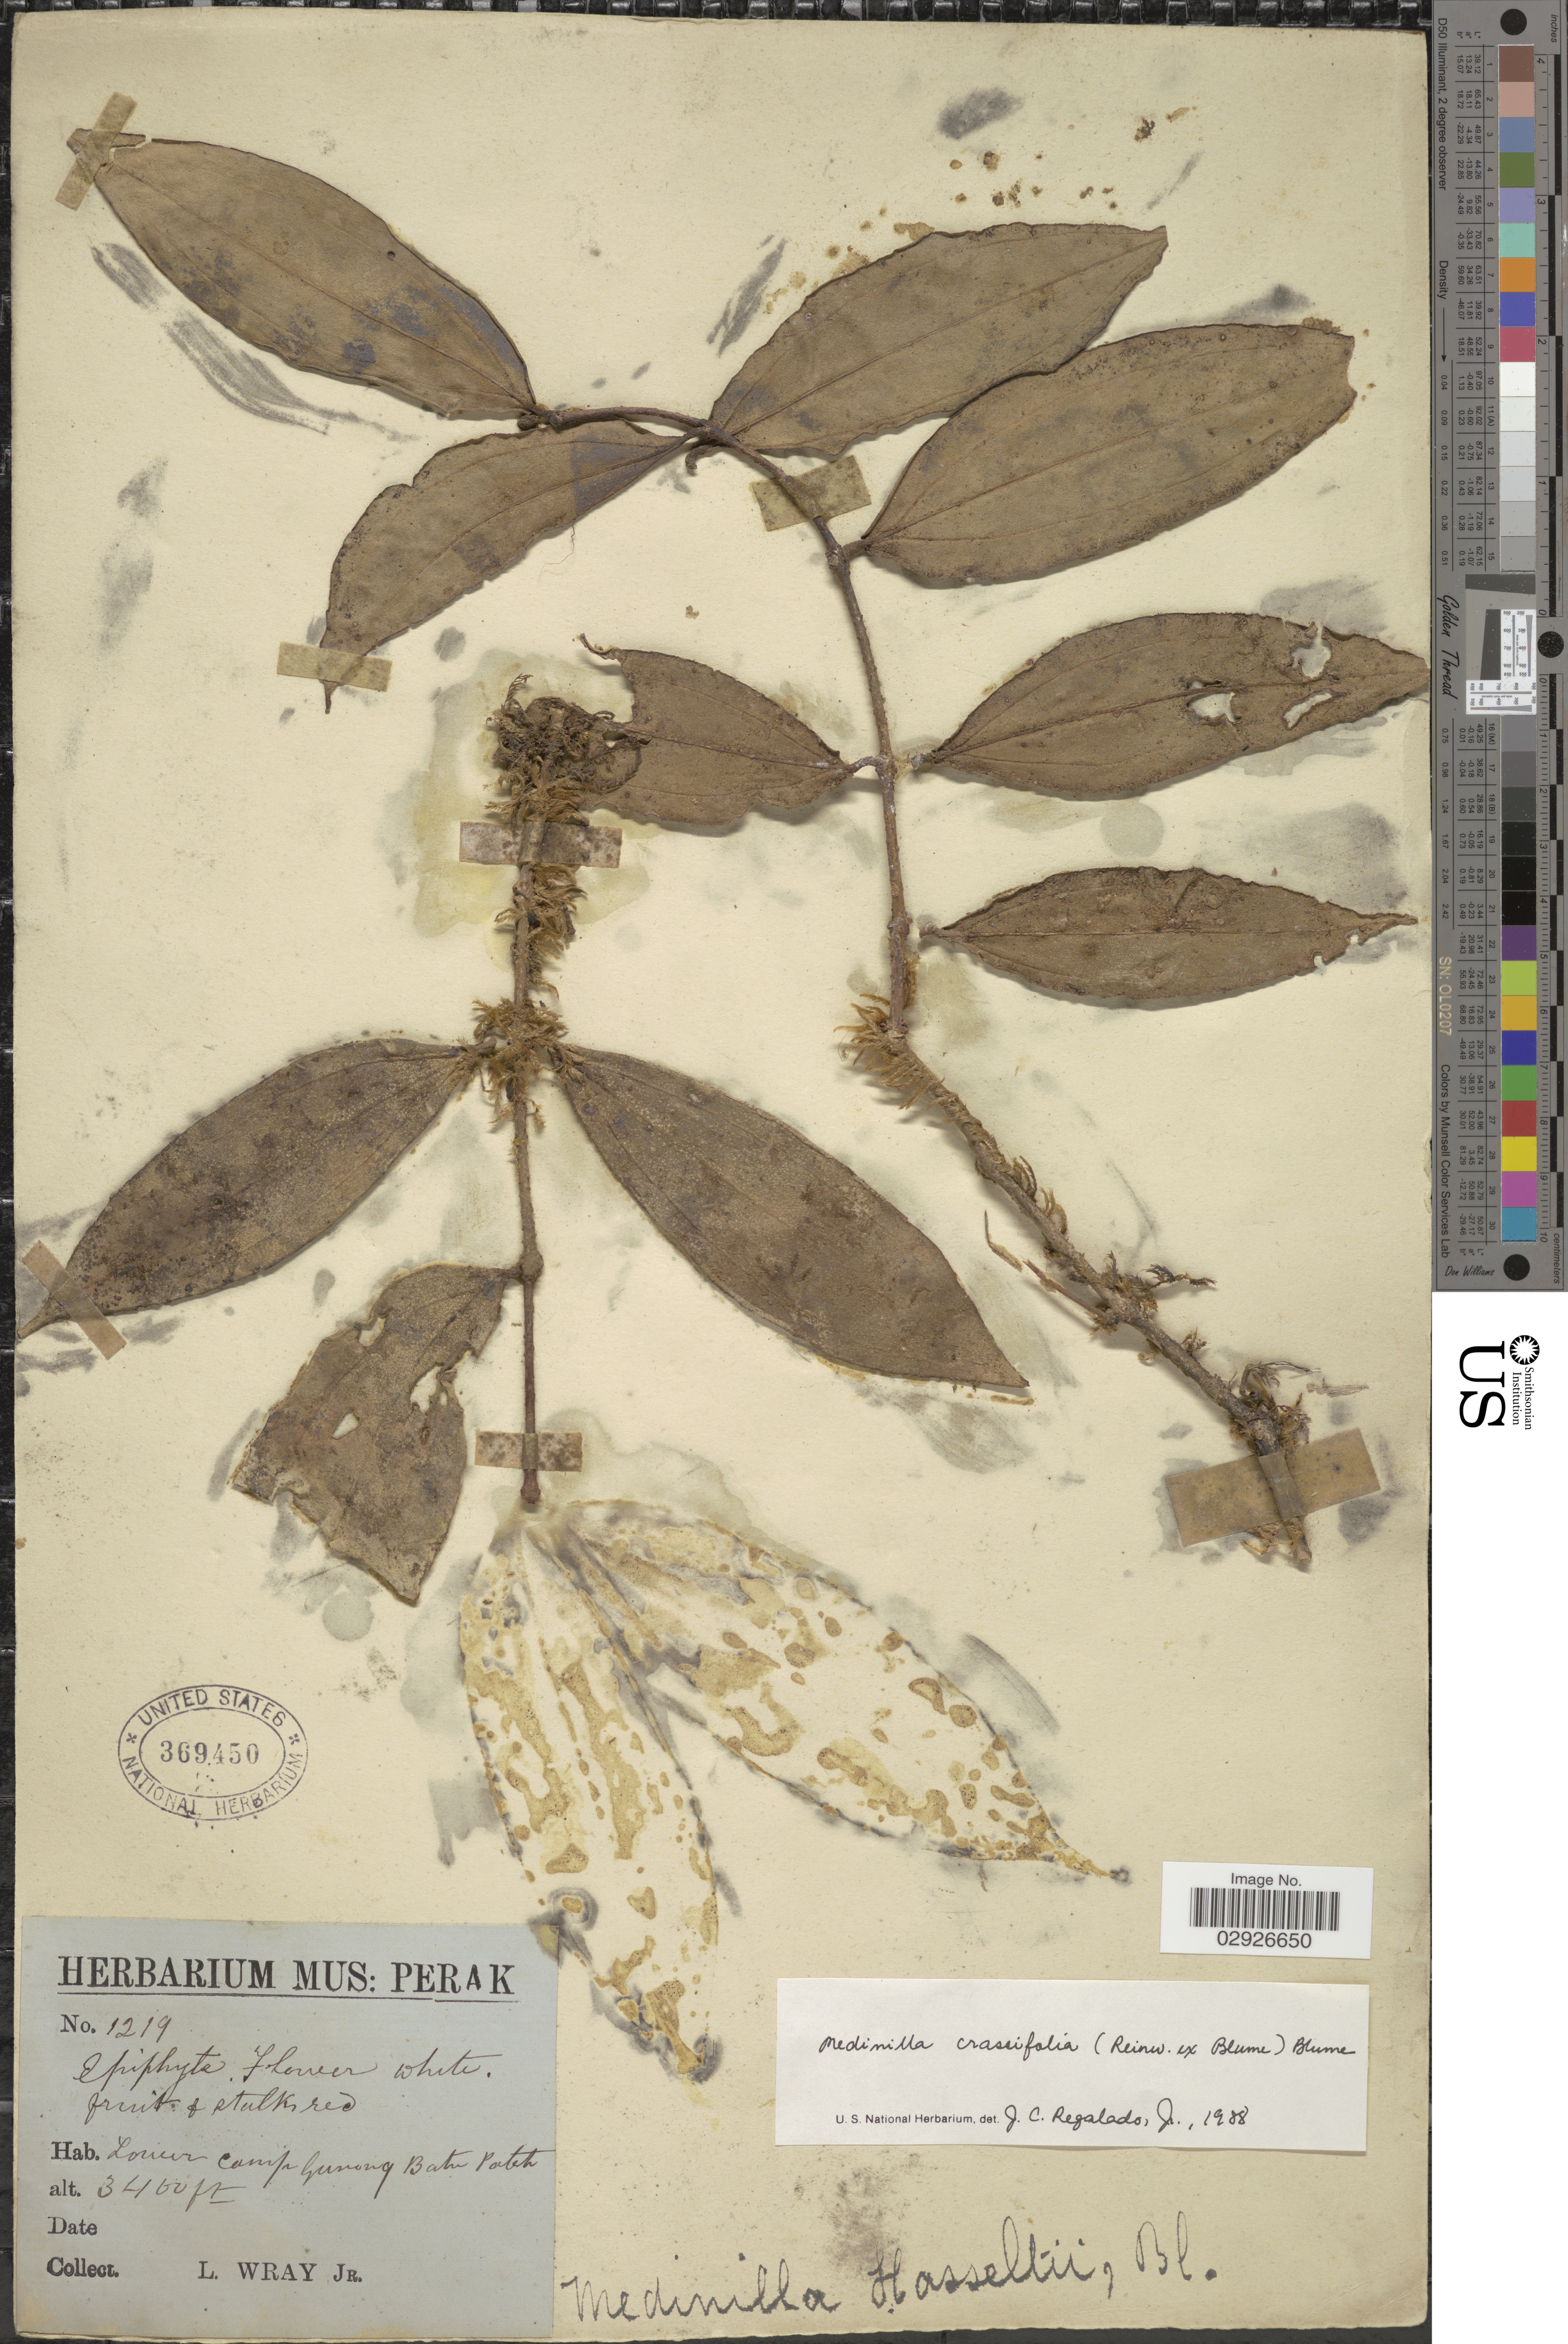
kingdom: Plantae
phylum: Tracheophyta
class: Magnoliopsida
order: Myrtales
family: Melastomataceae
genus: Medinilla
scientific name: Medinilla crassifolia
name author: Blume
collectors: L. Wray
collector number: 1219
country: Malaysia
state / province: Perak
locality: Lower camp Gunung Batu Puteh.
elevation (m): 1036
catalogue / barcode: US 369450